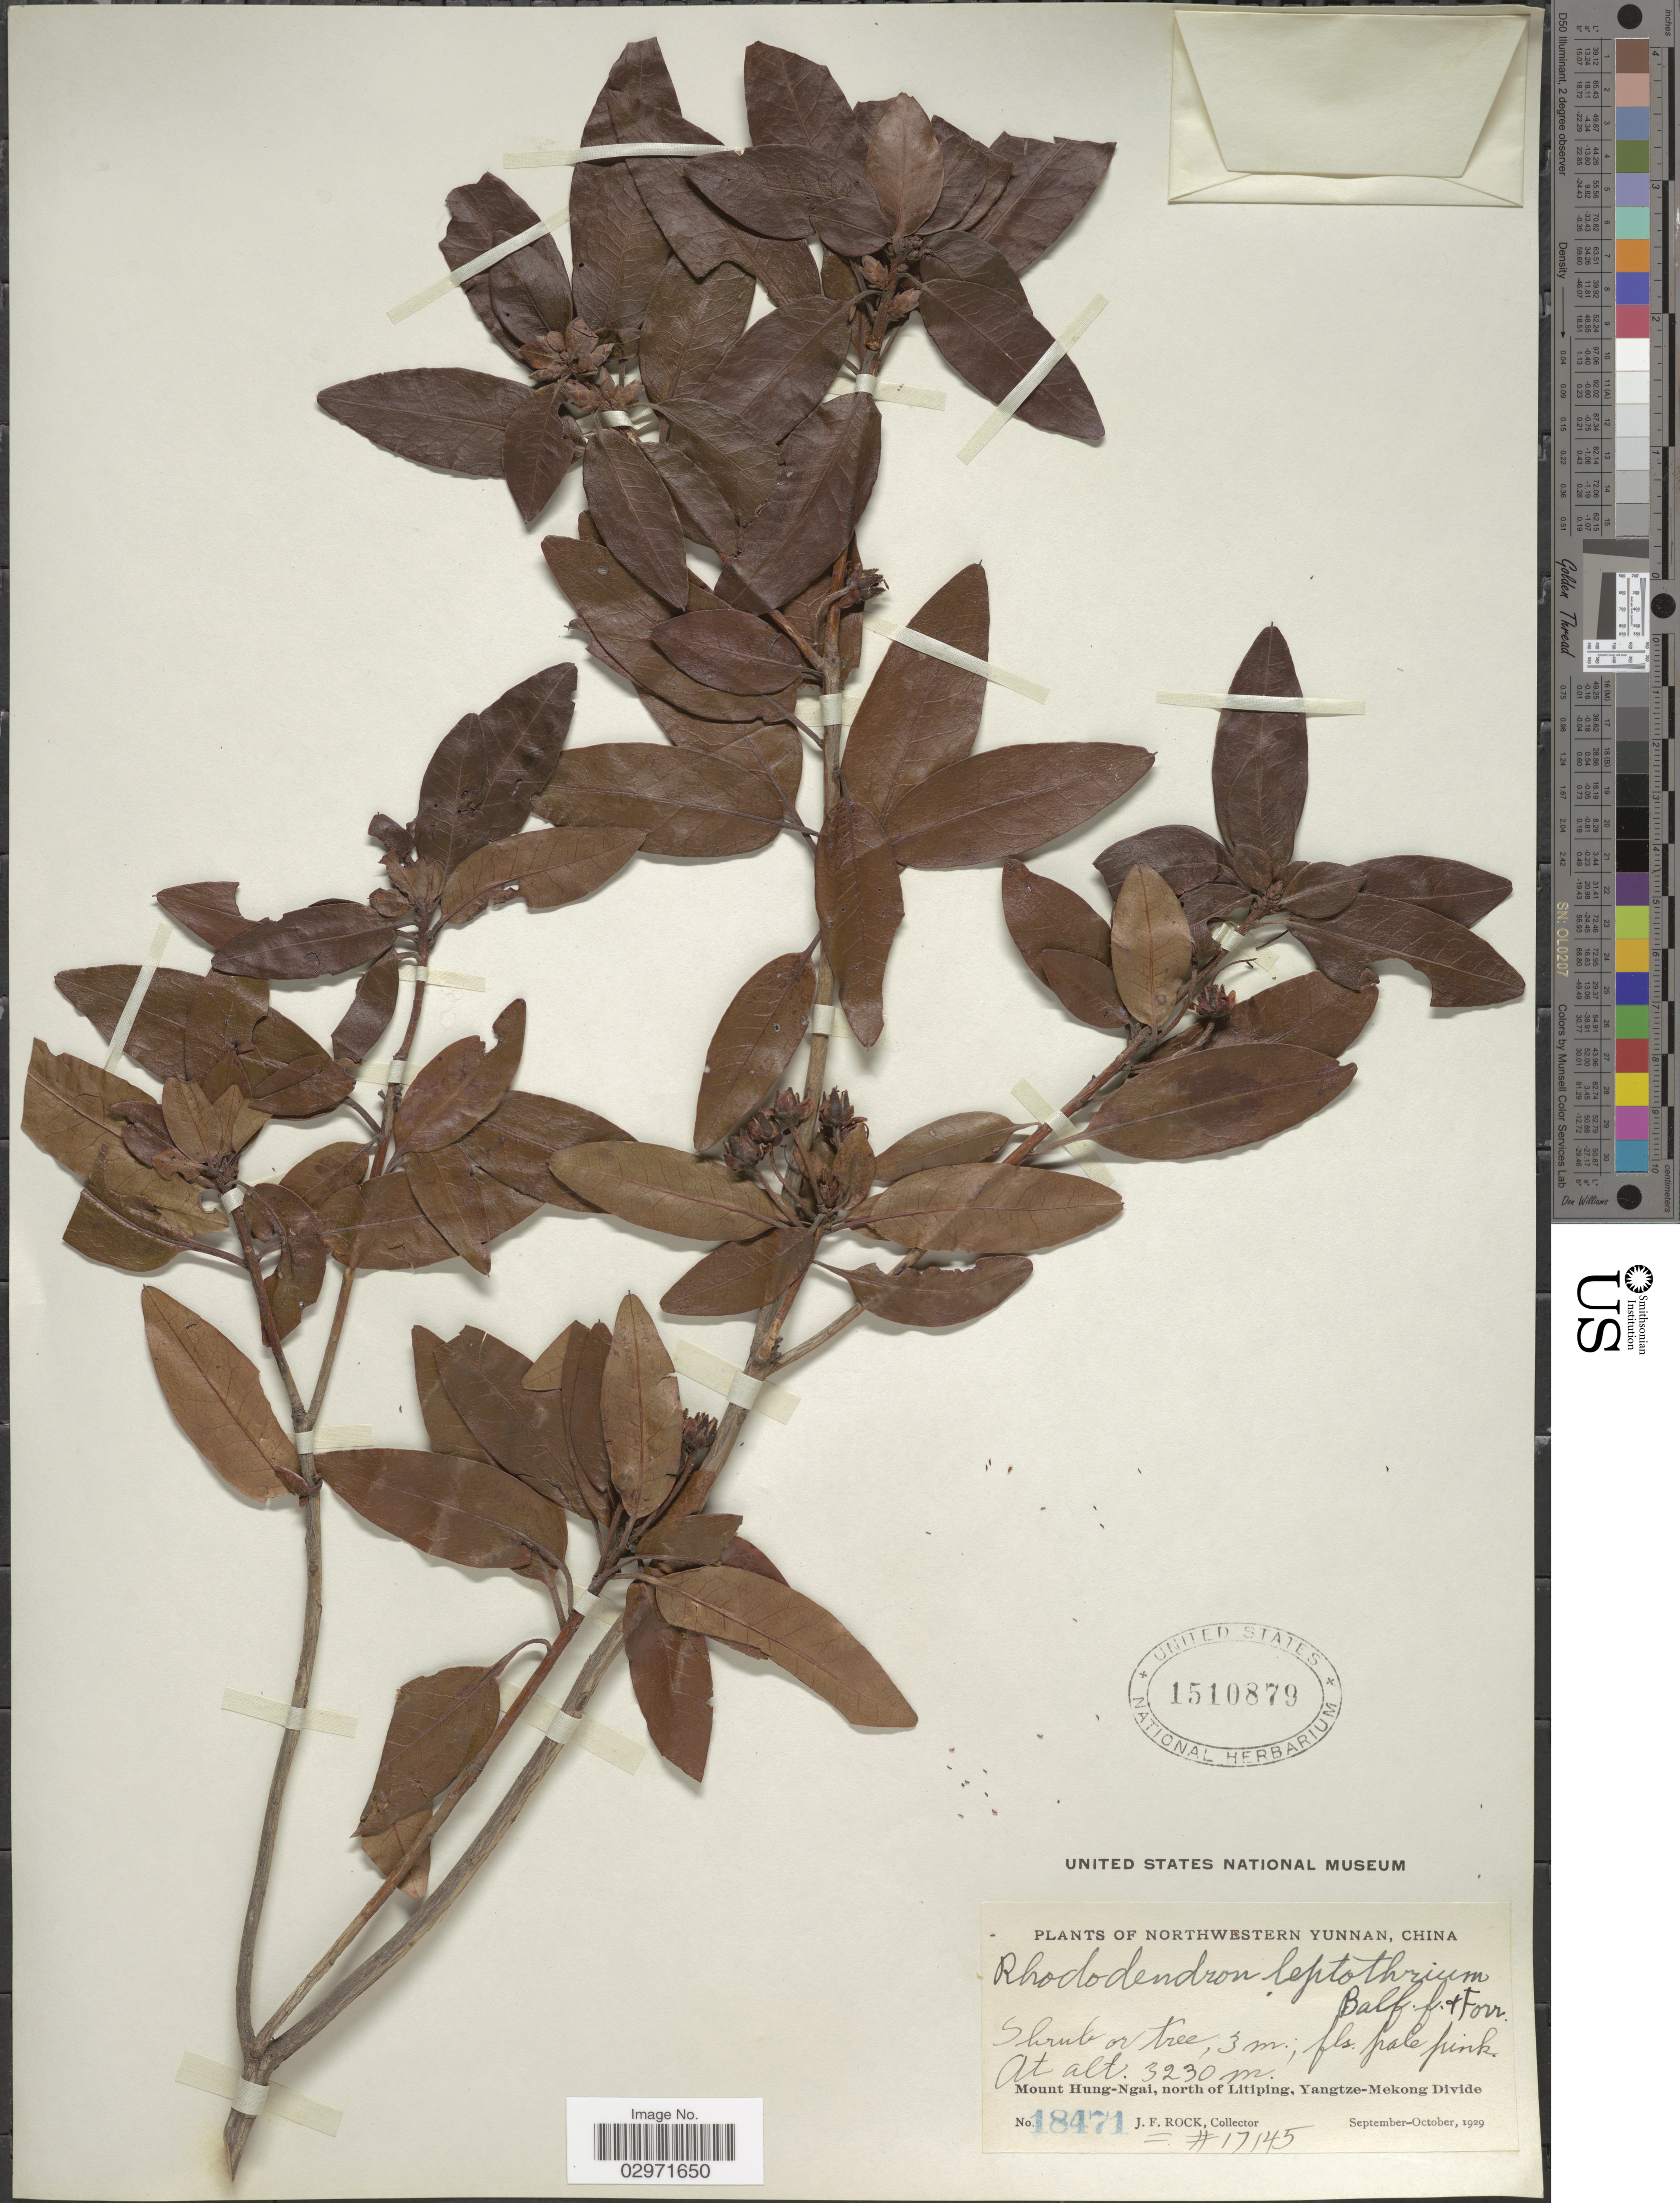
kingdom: Plantae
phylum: Tracheophyta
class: Magnoliopsida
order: Ericales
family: Ericaceae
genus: Rhododendron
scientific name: Rhododendron leptothrium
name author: Balf. f. & Forrest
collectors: J. Rock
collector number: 18471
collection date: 1929-09/1929-10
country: China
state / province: Yunnan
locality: Northwestern Yunnan. Mount Hung-Ngai, north of Litiping, Yangtze-Mekong Divide.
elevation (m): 3230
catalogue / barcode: US 1510879